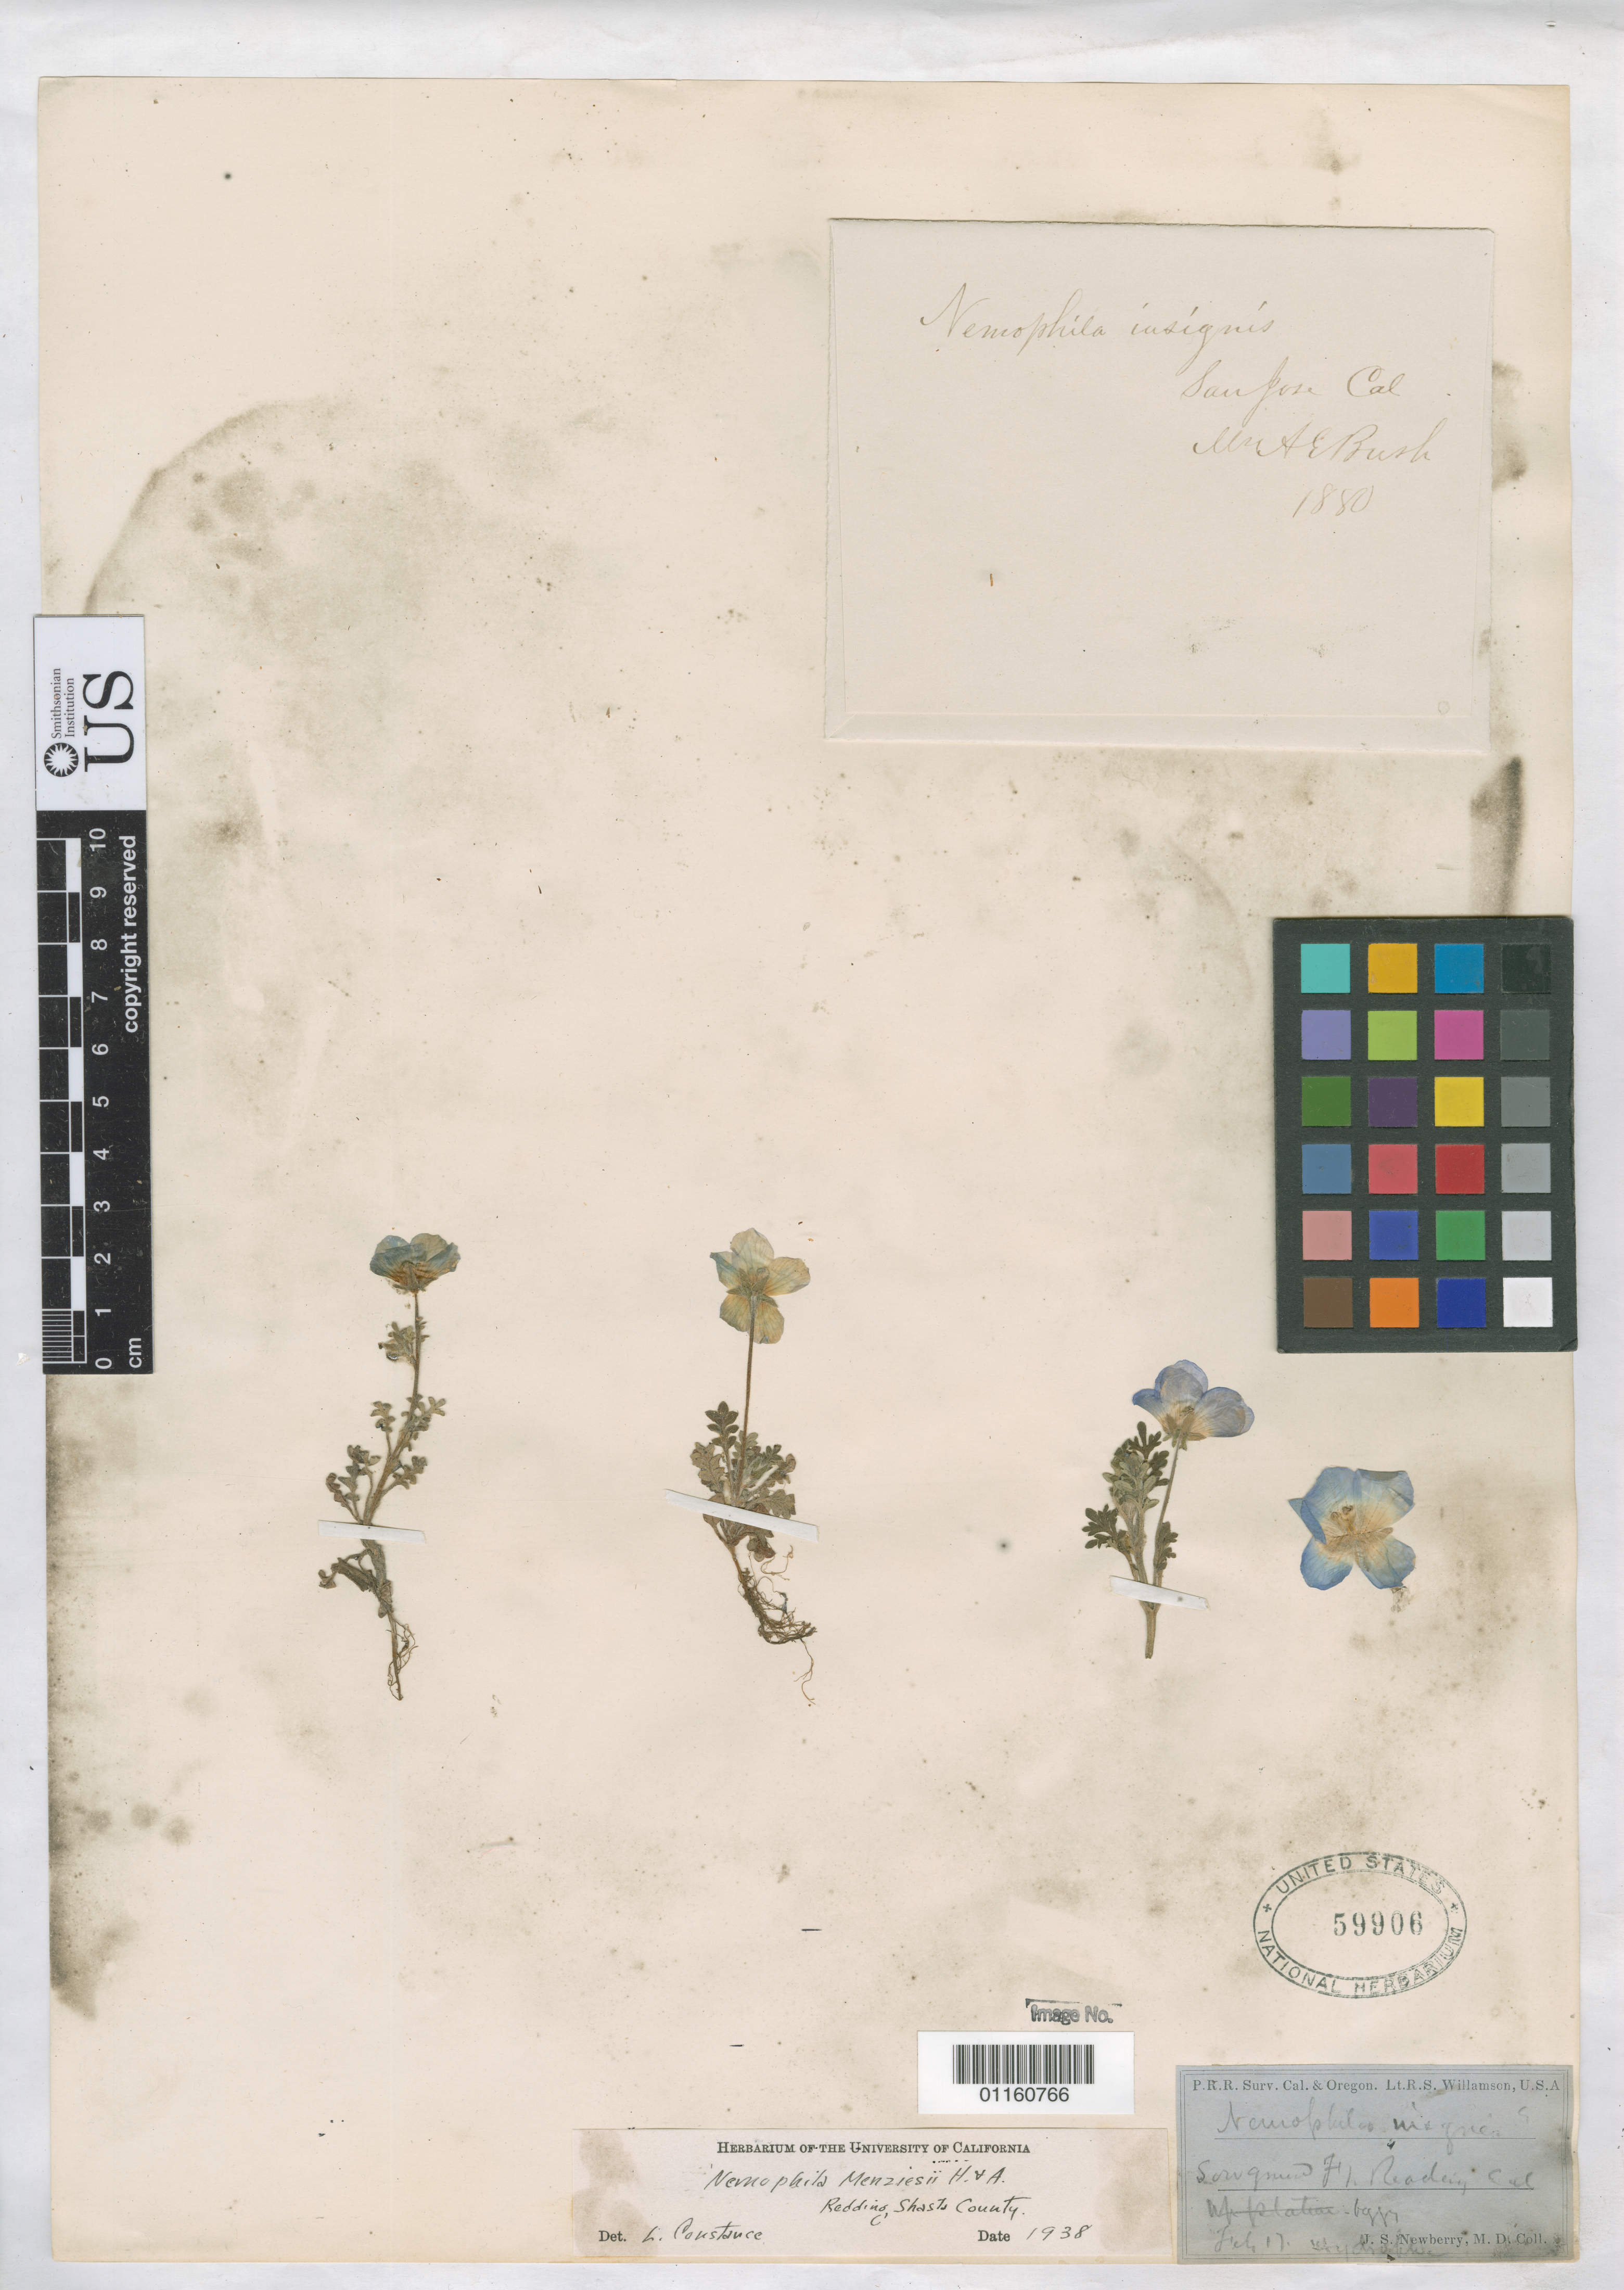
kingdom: Plantae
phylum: Tracheophyta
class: Magnoliopsida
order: Boraginales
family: Hydrophyllaceae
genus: Nemophila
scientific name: Nemophila menziesii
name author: Hook. & Arn.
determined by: Constance, L., (UC), University of California Berkeley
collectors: J. S. Newberry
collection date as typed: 17 Feb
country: United States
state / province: California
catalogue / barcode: US 59906